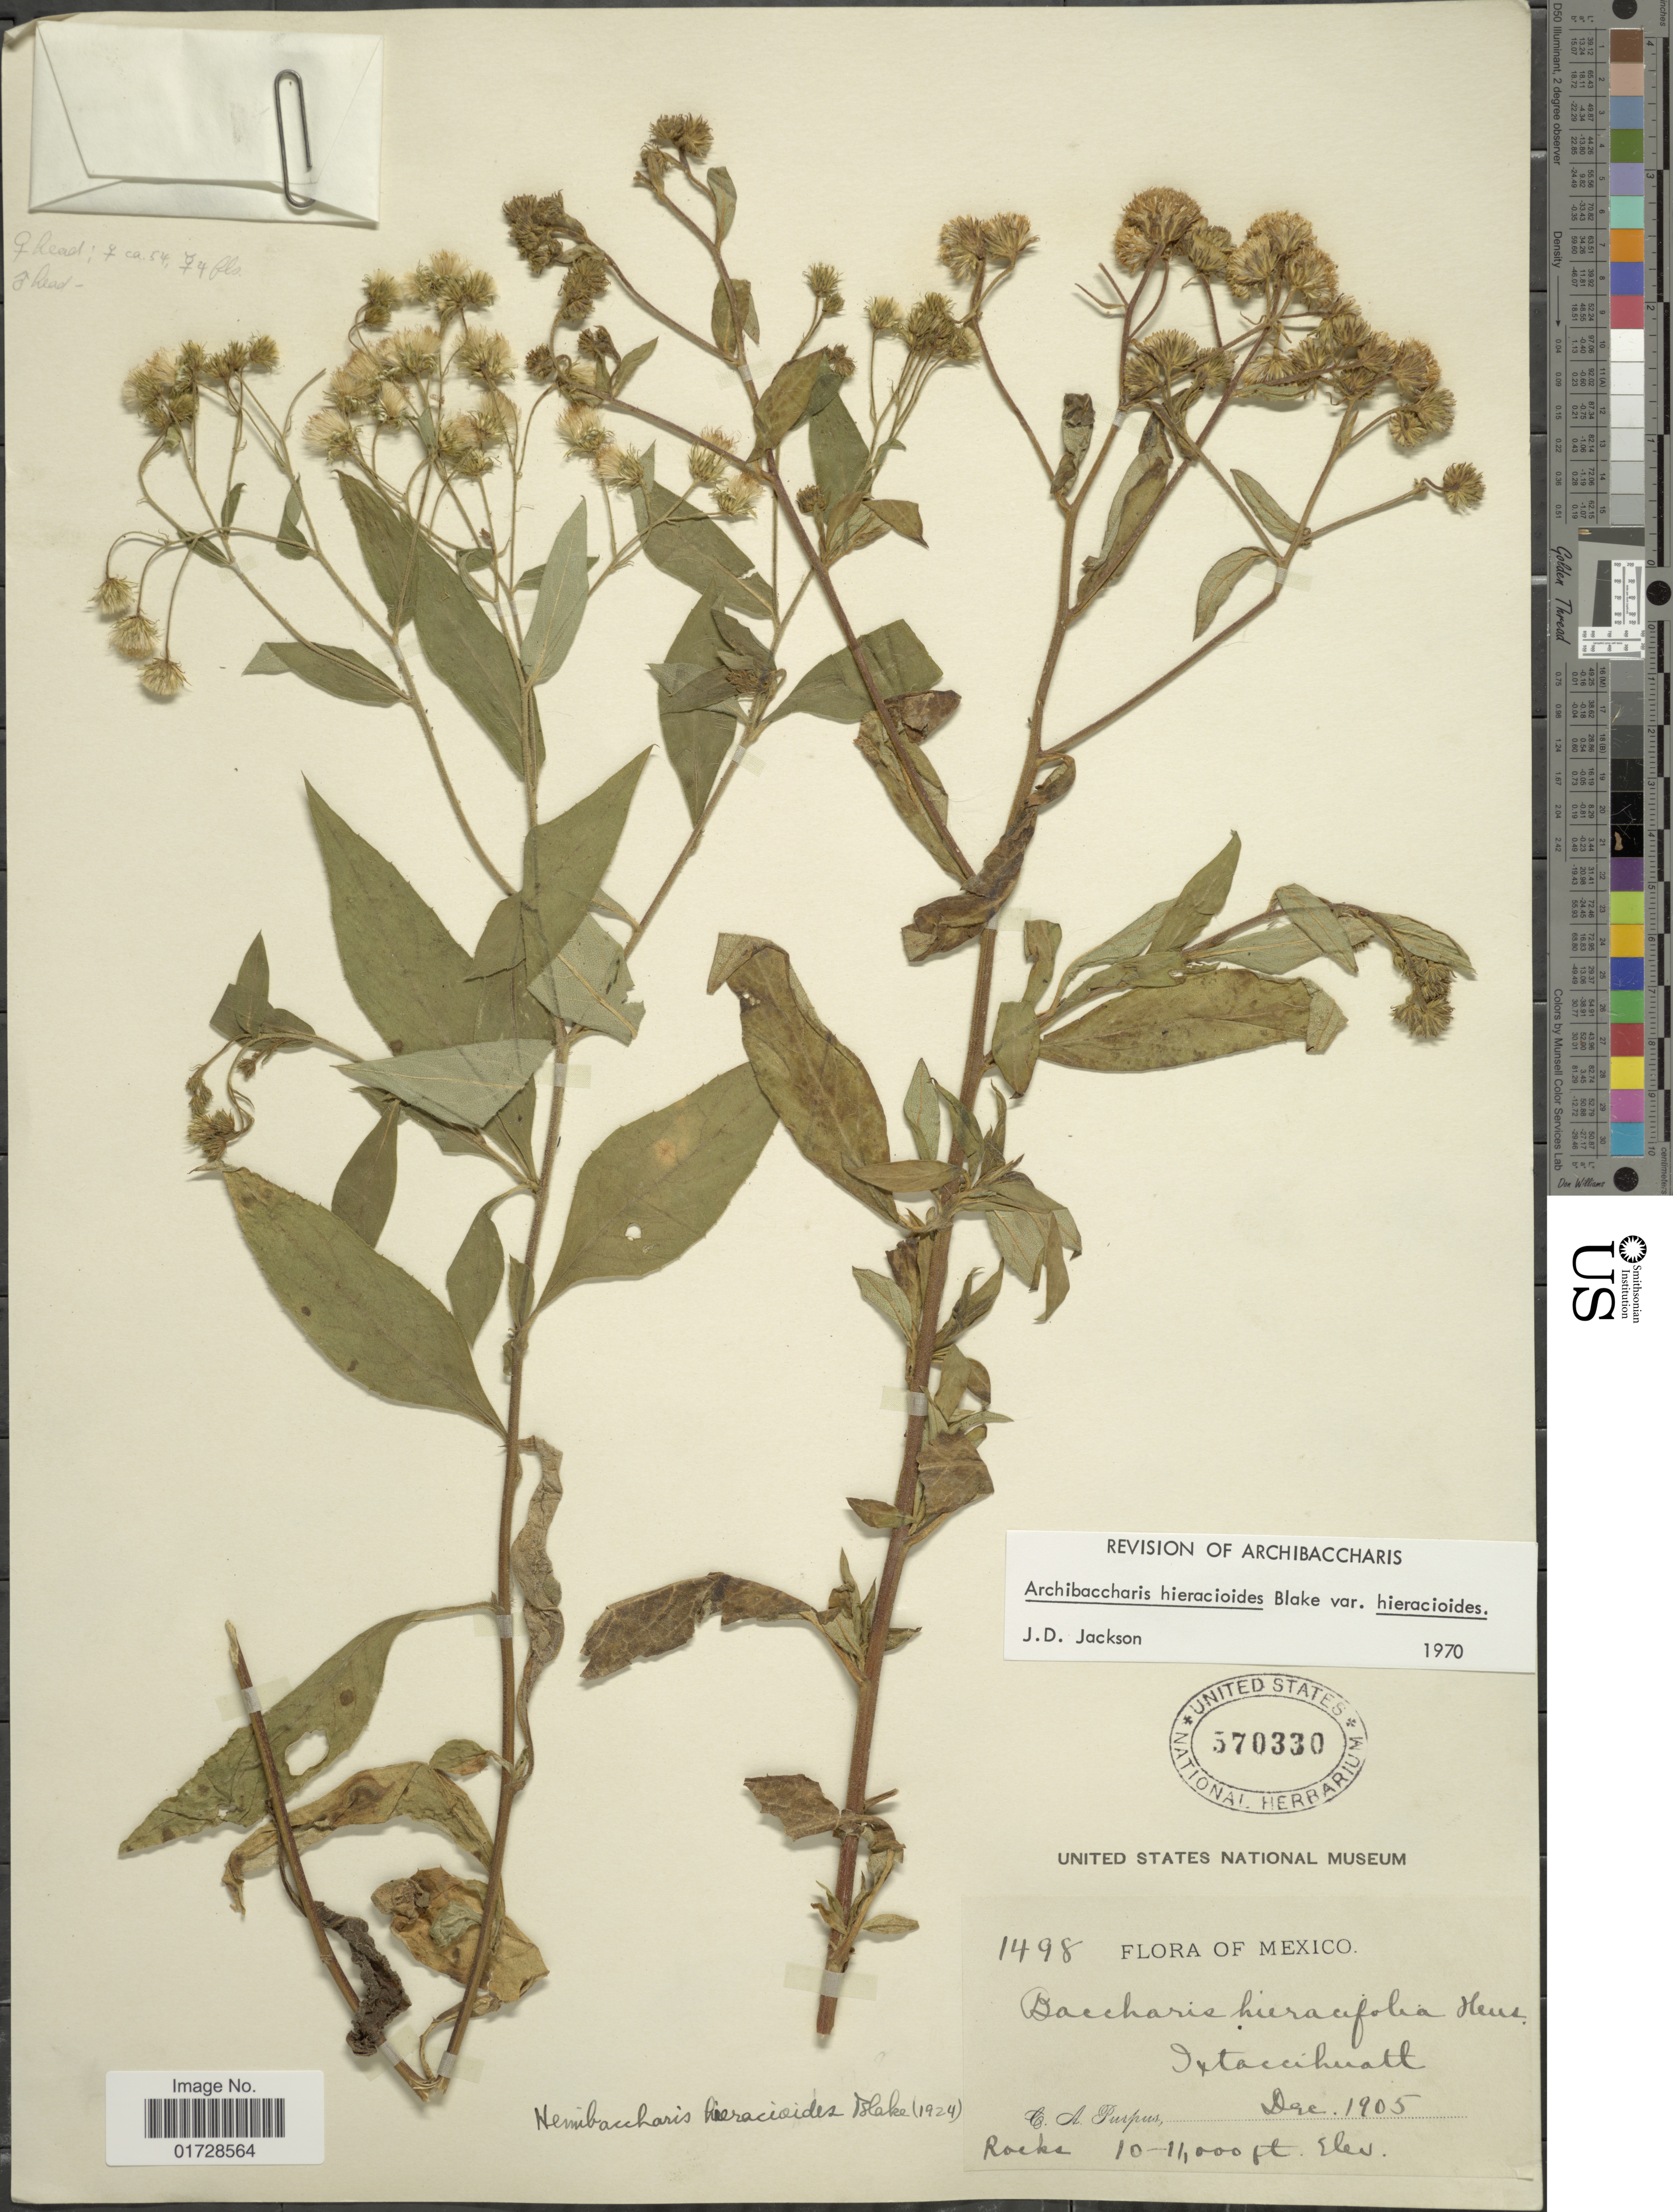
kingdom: Plantae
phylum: Tracheophyta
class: Magnoliopsida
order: Asterales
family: Asteraceae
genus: Archibaccharis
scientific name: Archibaccharis hieracioides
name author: (S.F. Blake) S.F. Blake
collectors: C. A. Purpus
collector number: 1498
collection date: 1905-12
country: Mexico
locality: Ixtaccihuatl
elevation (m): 3048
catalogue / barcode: US 570330